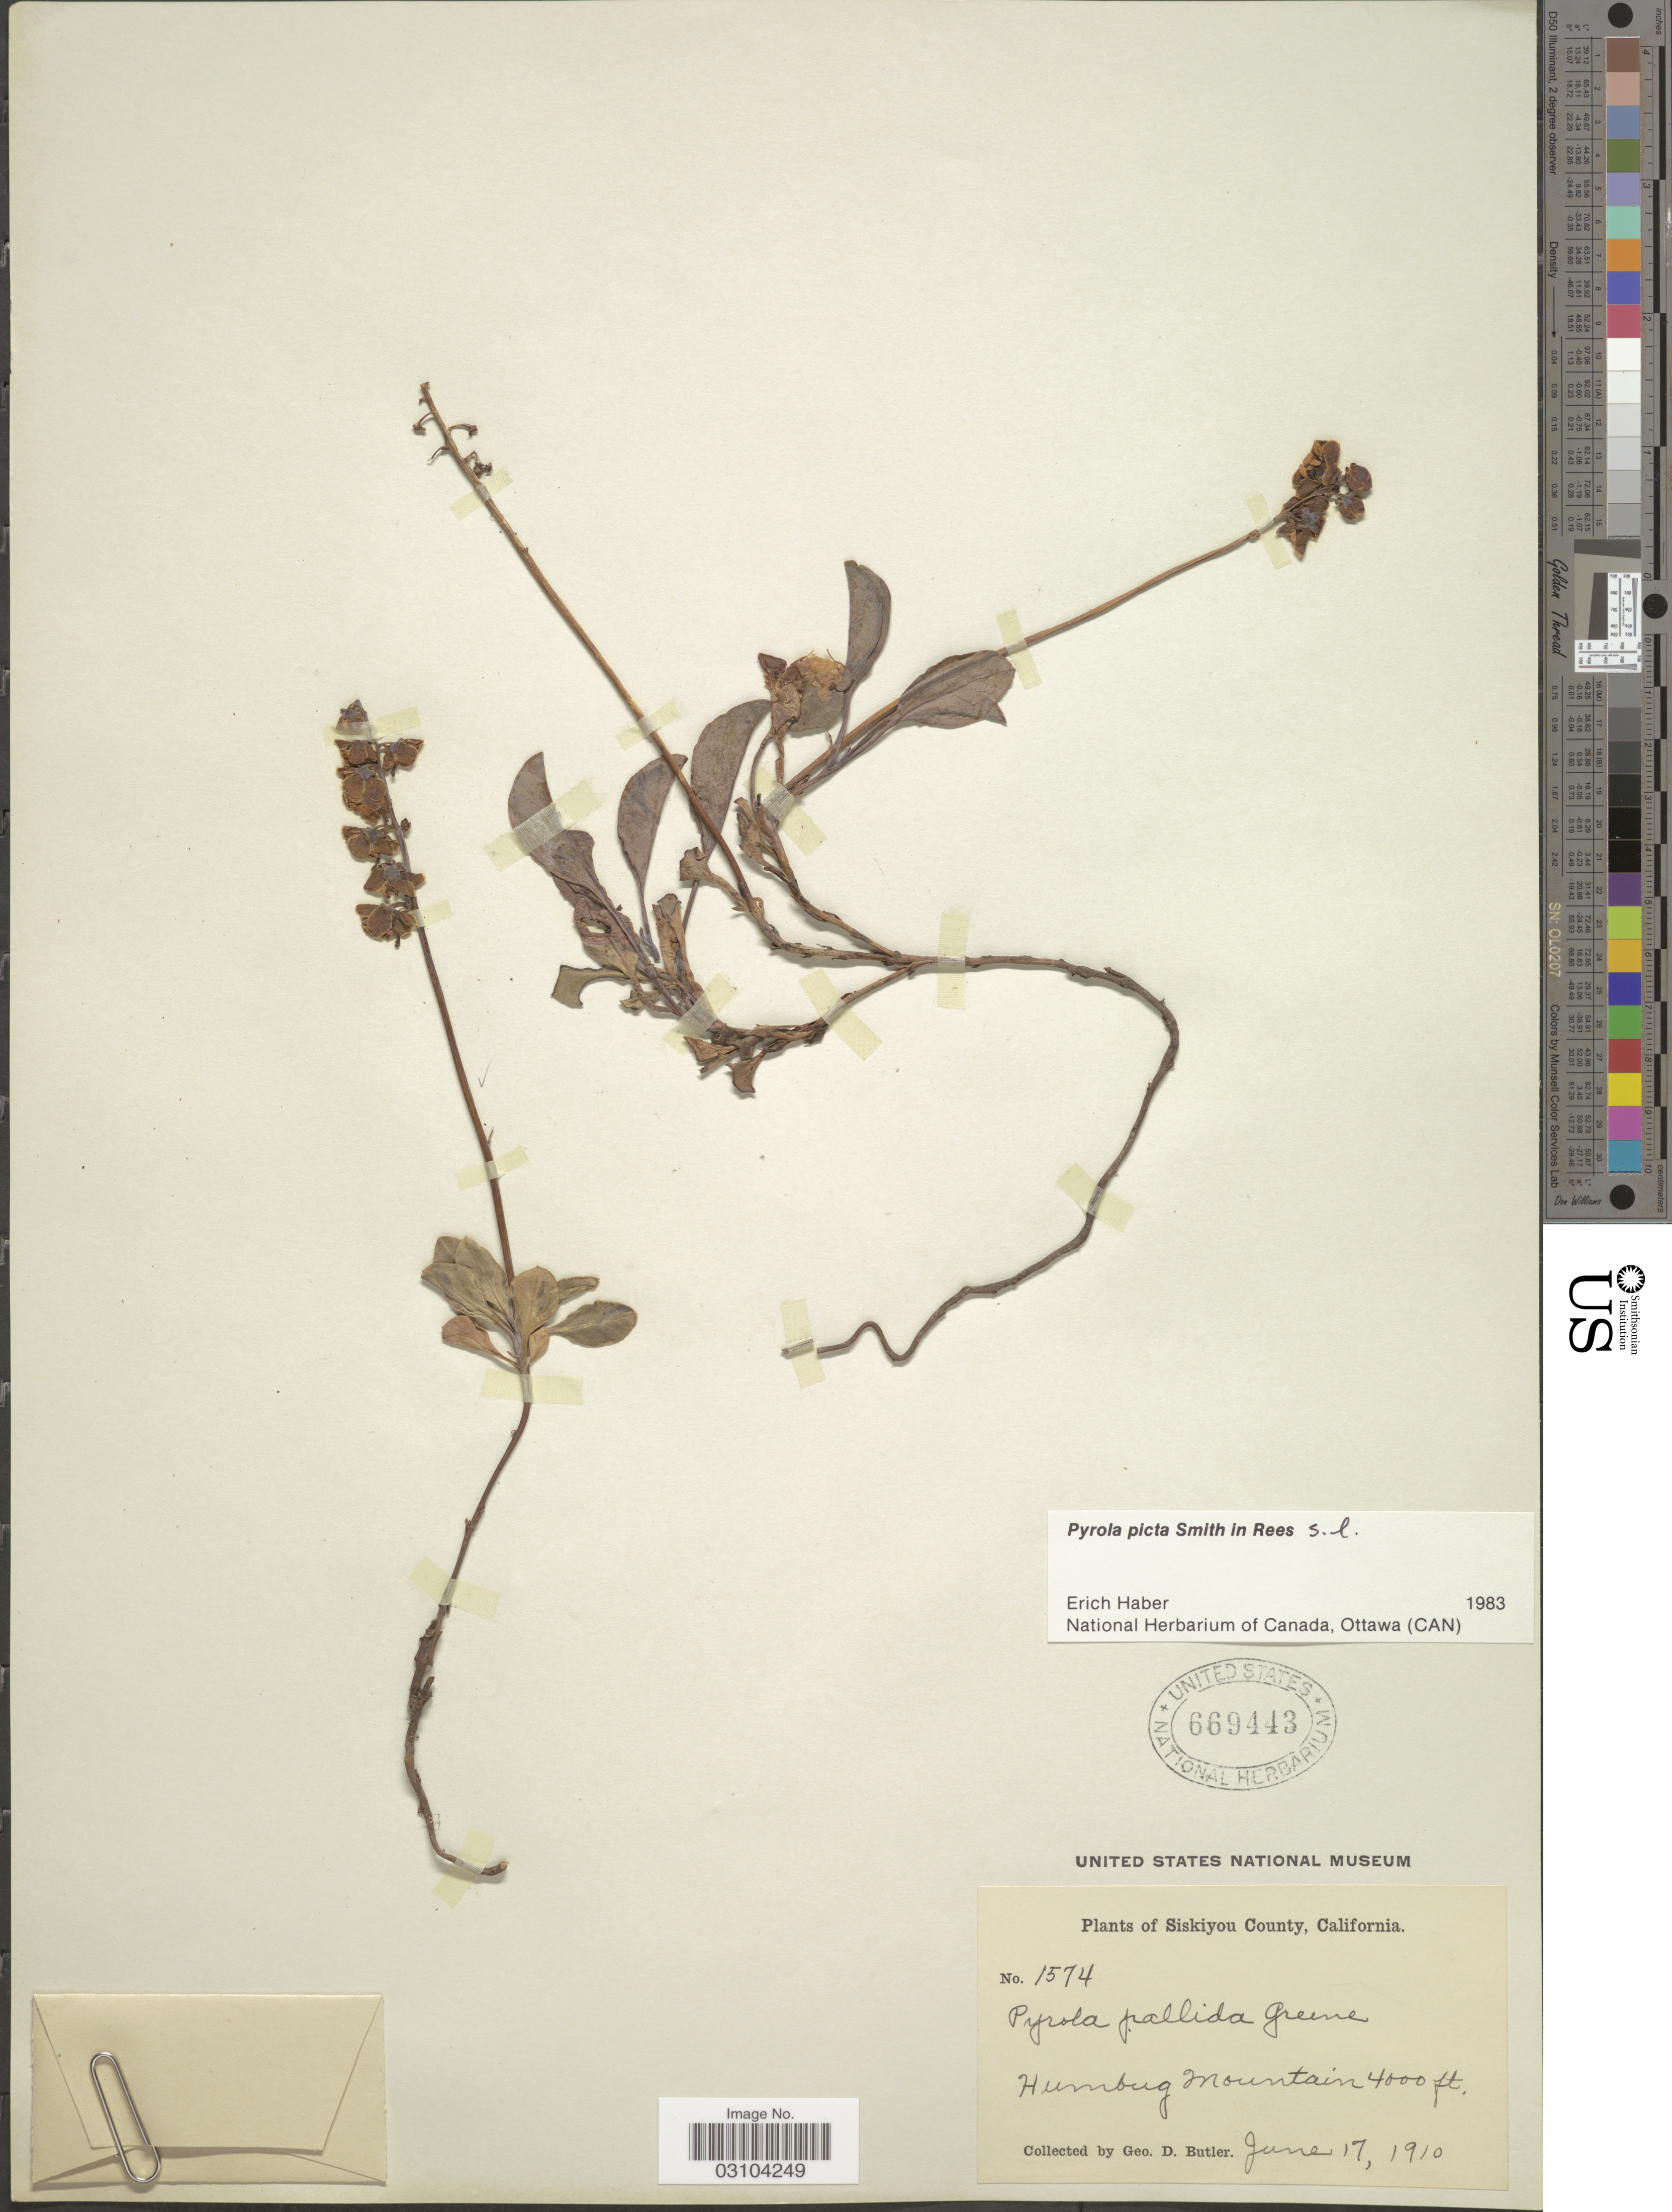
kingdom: Plantae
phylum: Tracheophyta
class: Magnoliopsida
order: Ericales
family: Ericaceae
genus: Pyrola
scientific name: Pyrola picta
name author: Sm. in Rees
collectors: G. D. Butler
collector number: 1574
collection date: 1910-06-17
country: United States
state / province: California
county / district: Siskiyou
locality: Siskiyou County. Humbug Mountain.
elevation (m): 1219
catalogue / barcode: US 669443